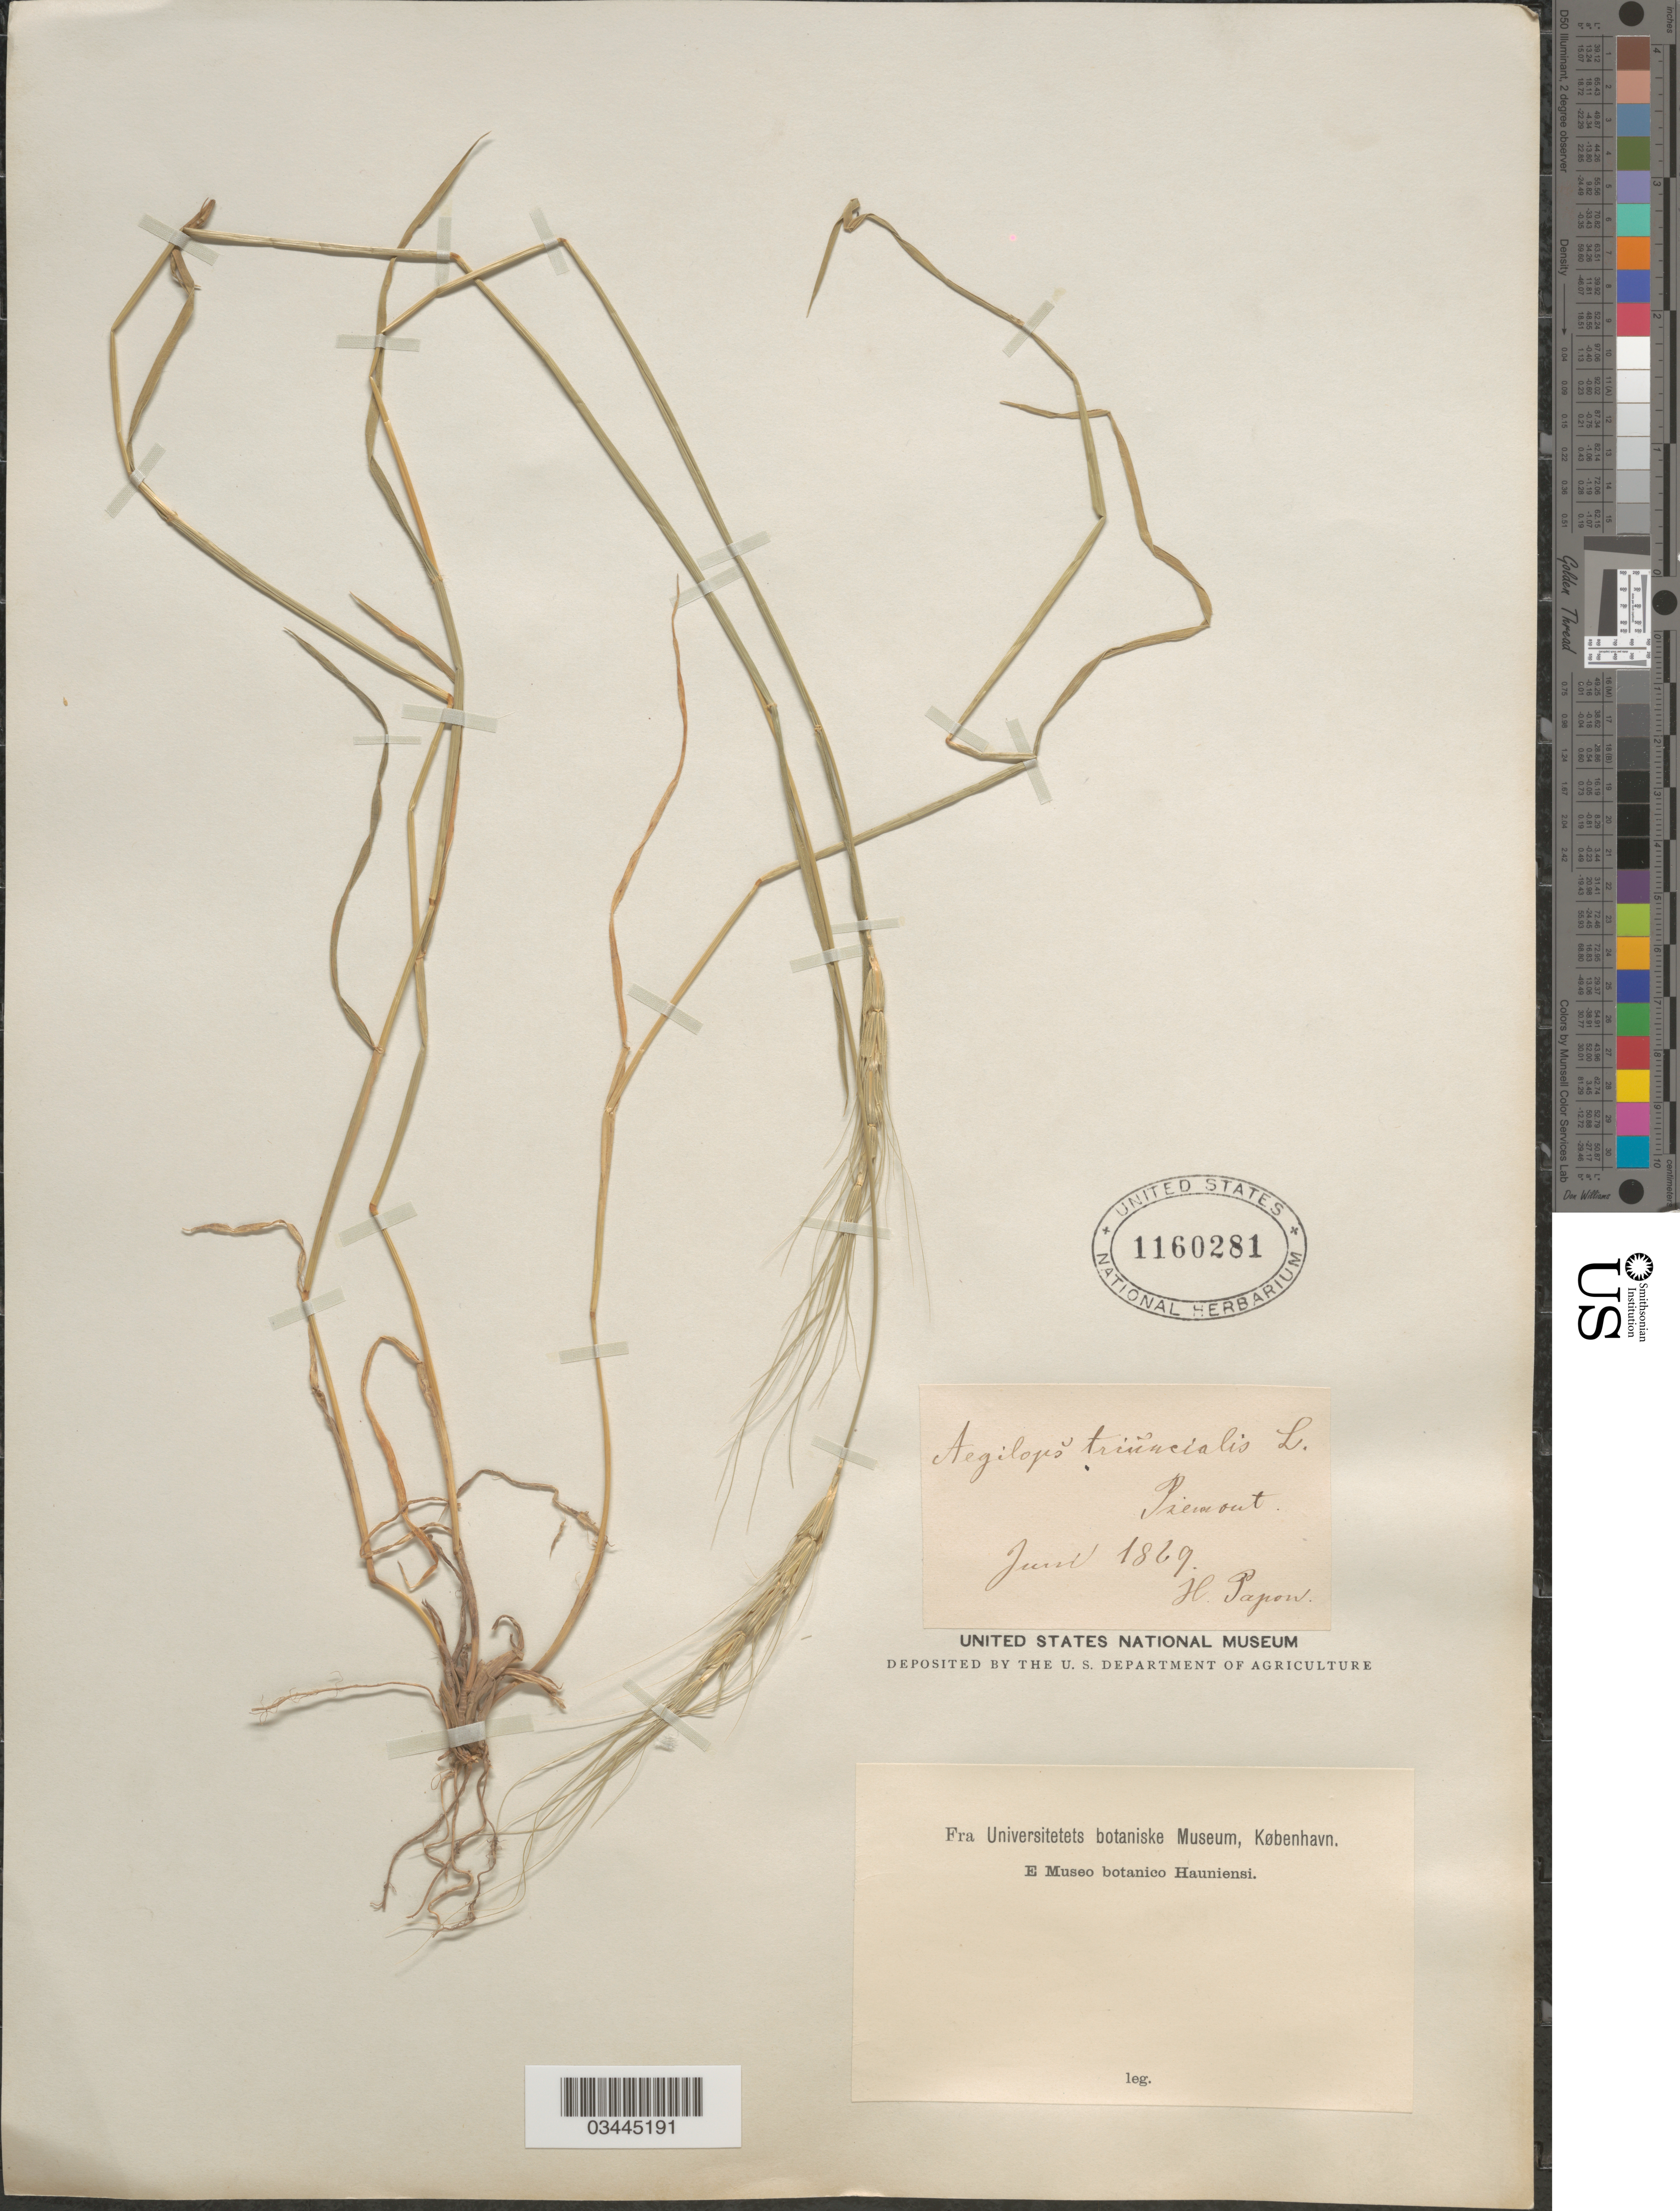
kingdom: Plantae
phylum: Tracheophyta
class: Liliopsida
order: Poales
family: Poaceae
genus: Aegilops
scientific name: Aegilops triuncialis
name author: L.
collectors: H. Papon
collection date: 1869-06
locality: Piemont.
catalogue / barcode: US 1160281